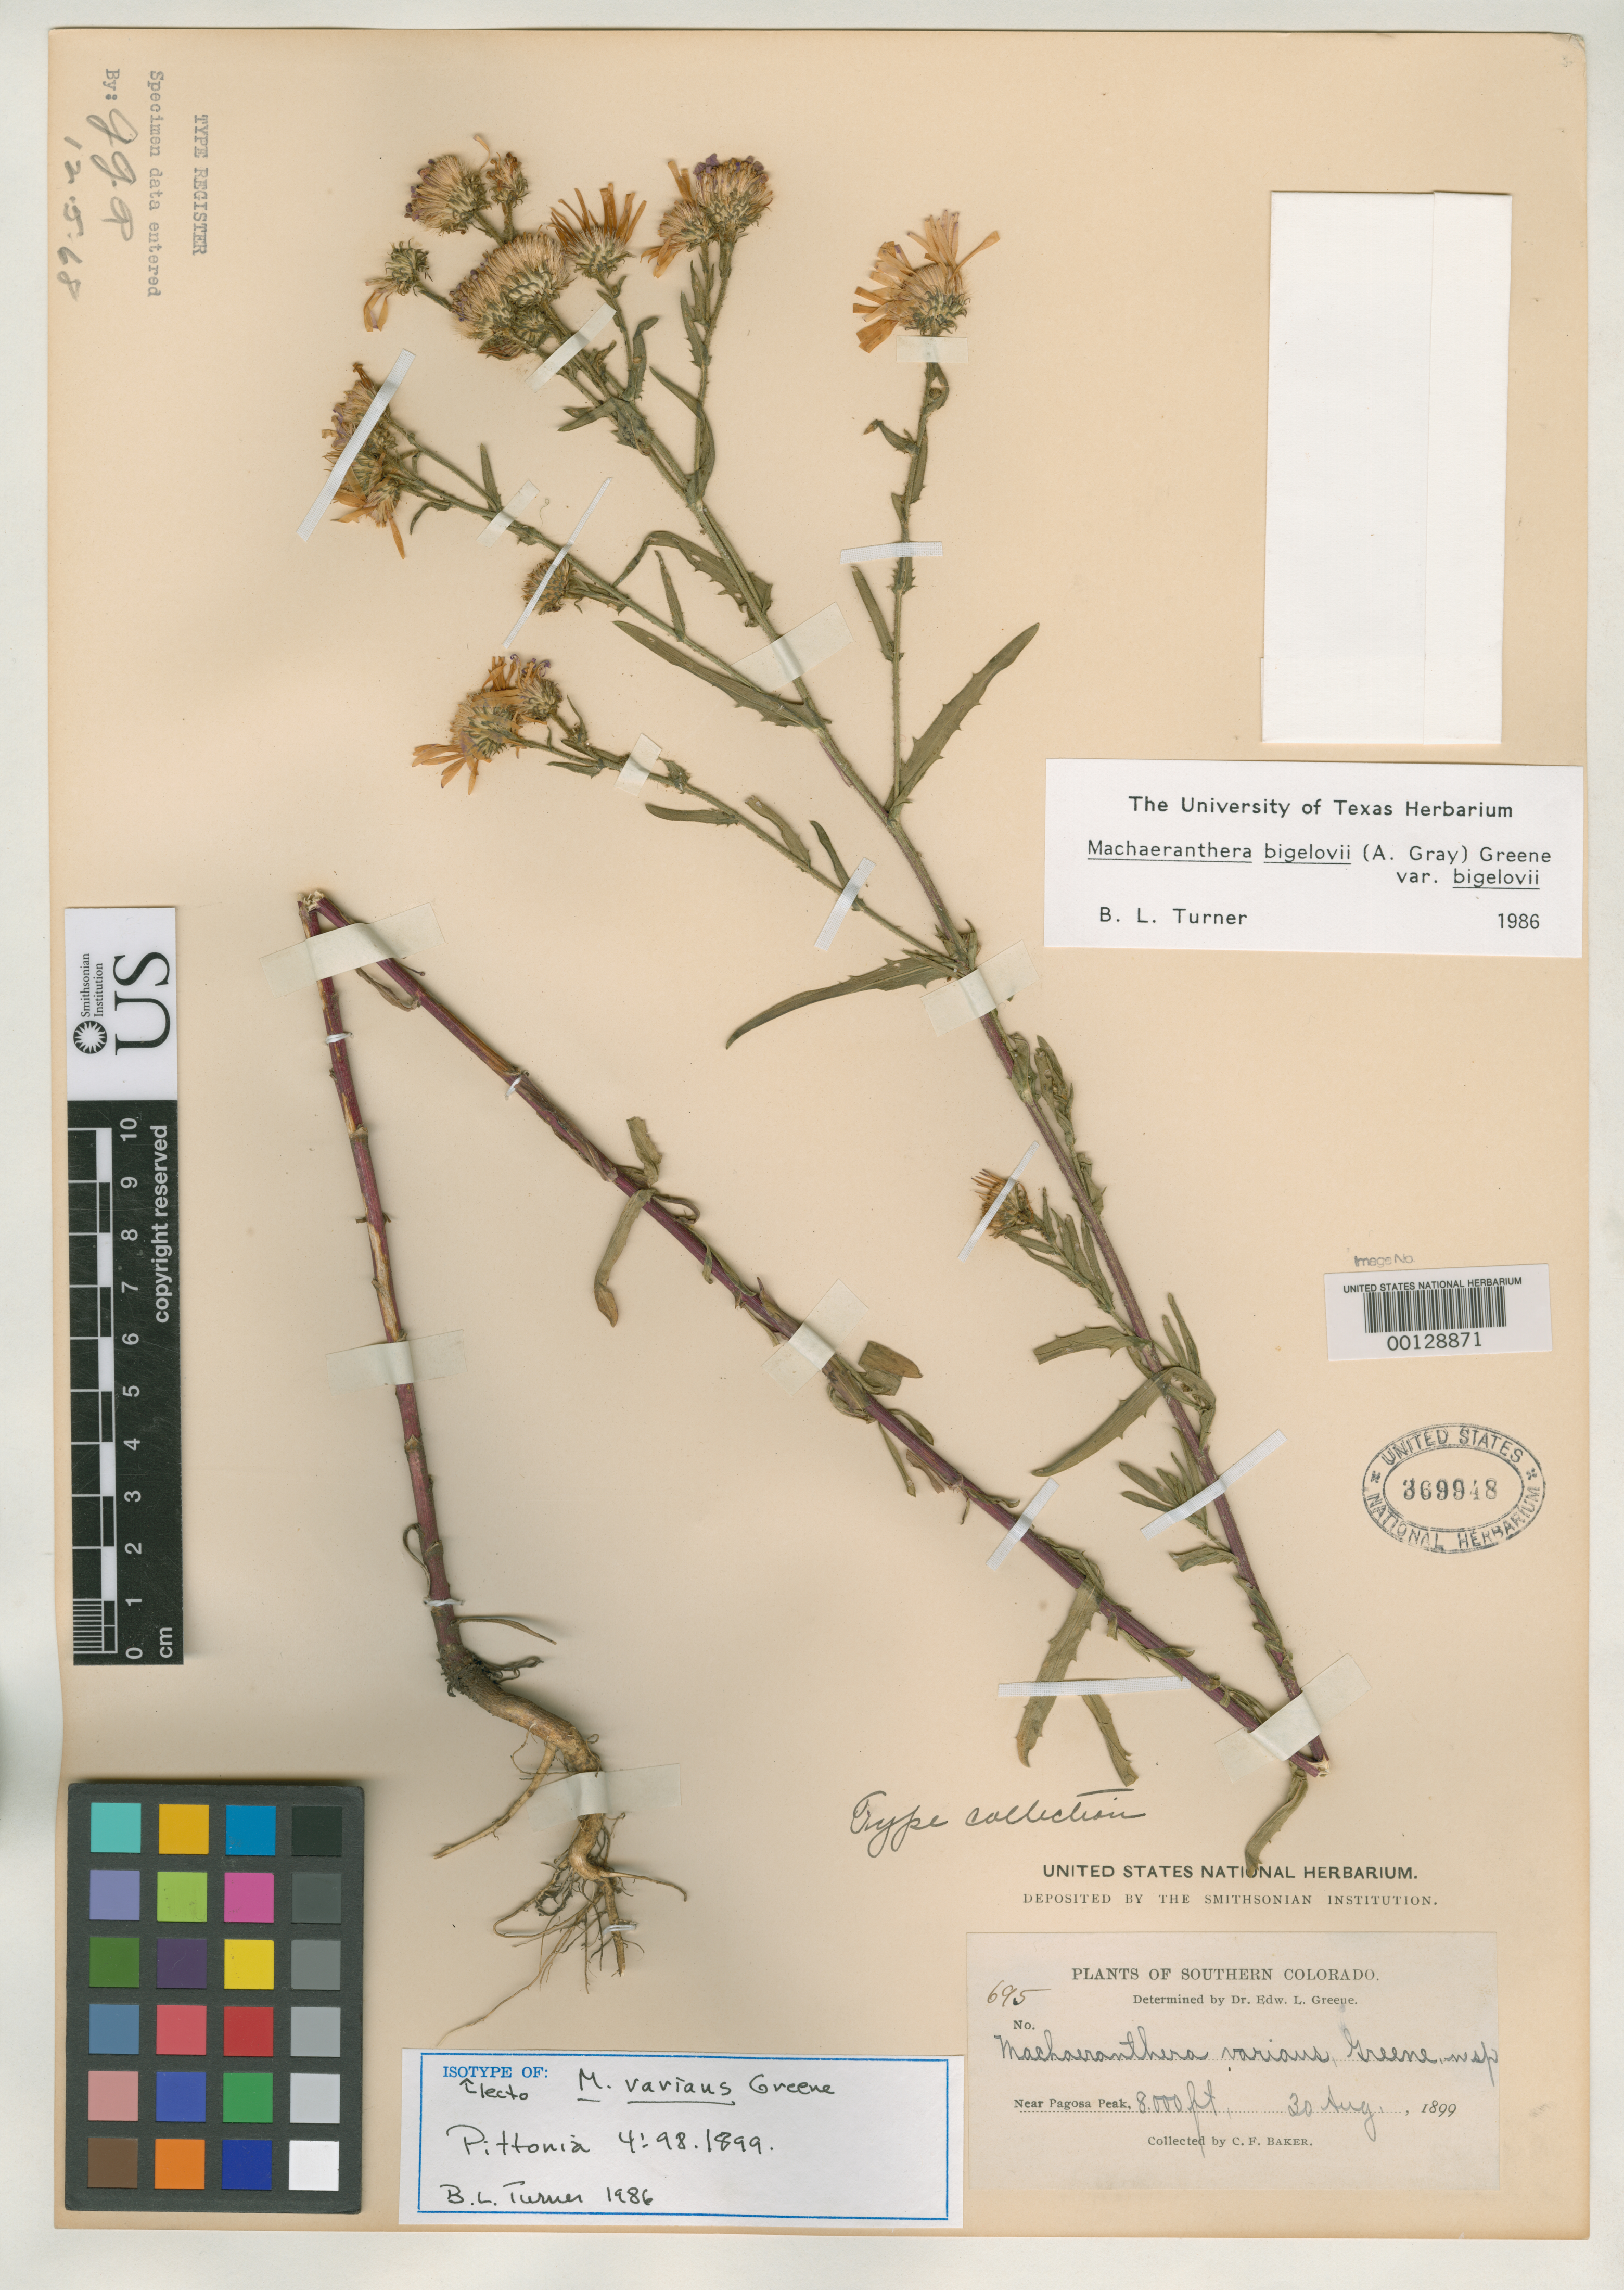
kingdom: Plantae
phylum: Tracheophyta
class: Magnoliopsida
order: Asterales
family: Asteraceae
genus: Machaeranthera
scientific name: Machaeranthera varians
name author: Greene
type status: Isosyntype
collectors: C. F. Baker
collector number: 695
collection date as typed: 30 Aug 1899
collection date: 1899-08-30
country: United States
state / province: Colorado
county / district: Mineral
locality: Pagosa Peak.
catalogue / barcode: US 369948